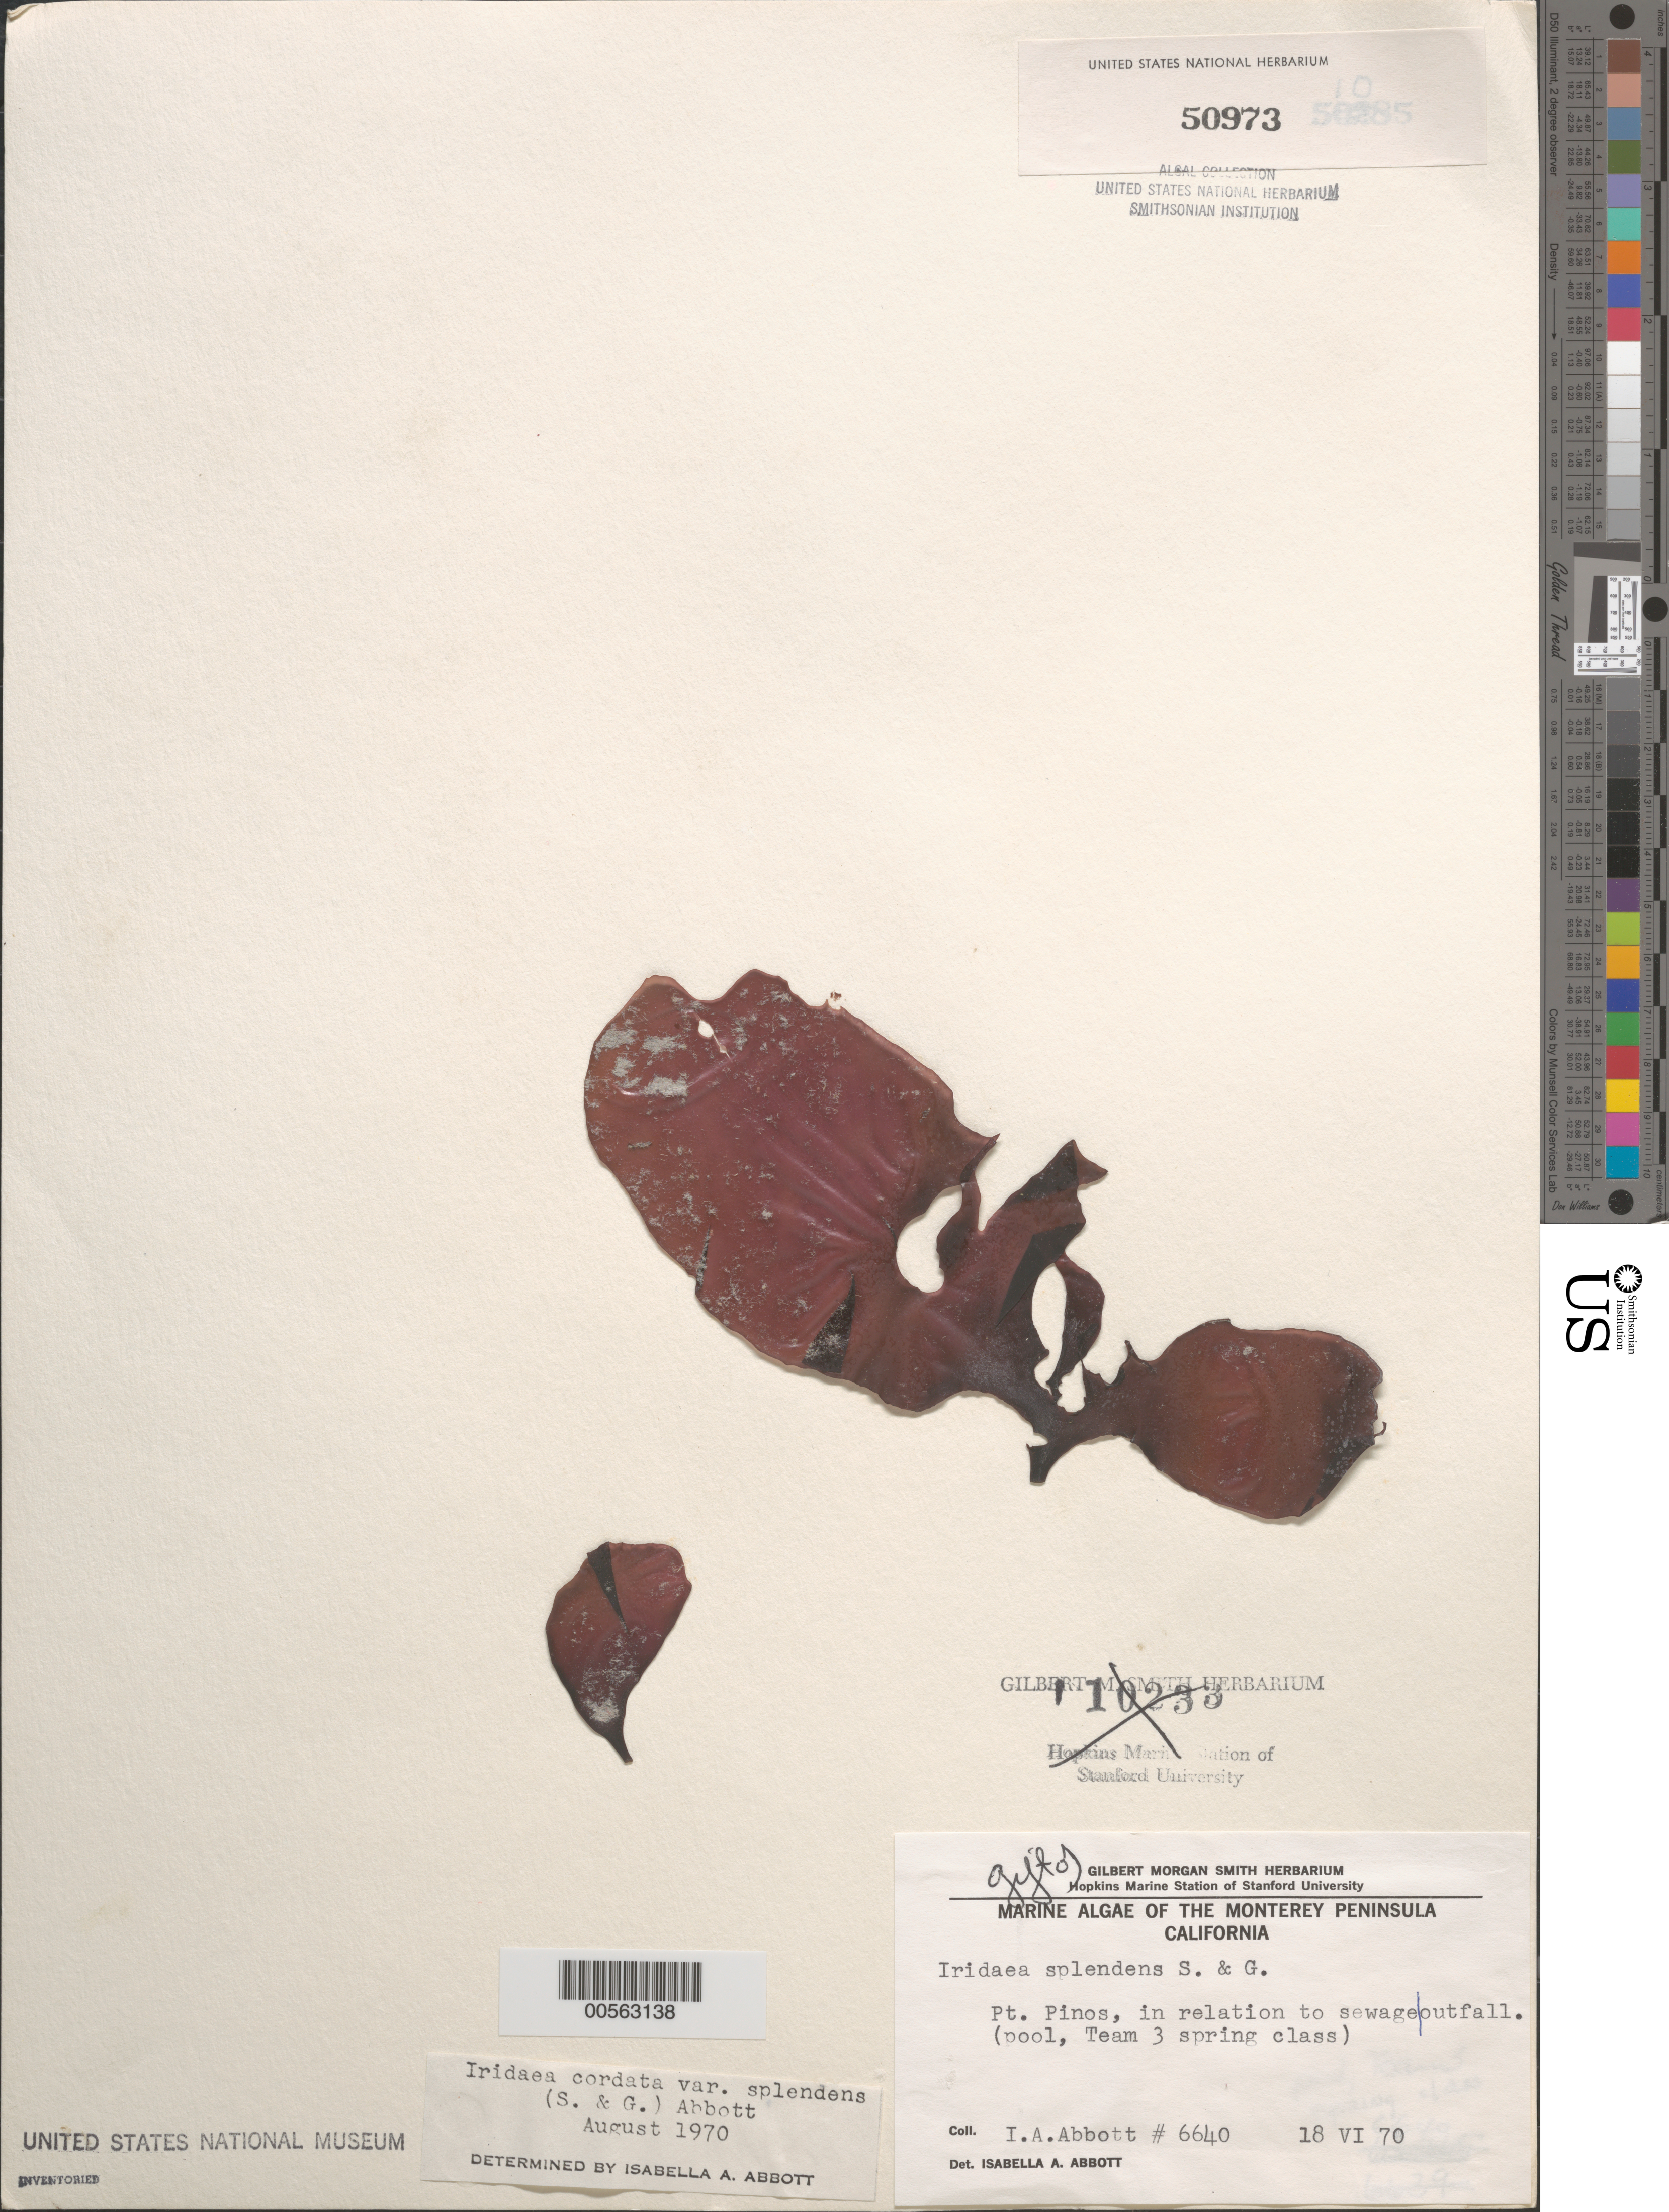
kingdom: Plantae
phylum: Rhodophyta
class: Florideophyceae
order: Gigartinales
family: Gigartinaceae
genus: Iridaea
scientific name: Iridaea cordata var. splendens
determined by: Abbott, Isabella A.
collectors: I. A. Abbott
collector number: IAA 6640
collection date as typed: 18 Jun 1970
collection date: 1970-06-18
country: United States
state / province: California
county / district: Monterey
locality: Point Pinos, Pacific Grove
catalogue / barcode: US 50973